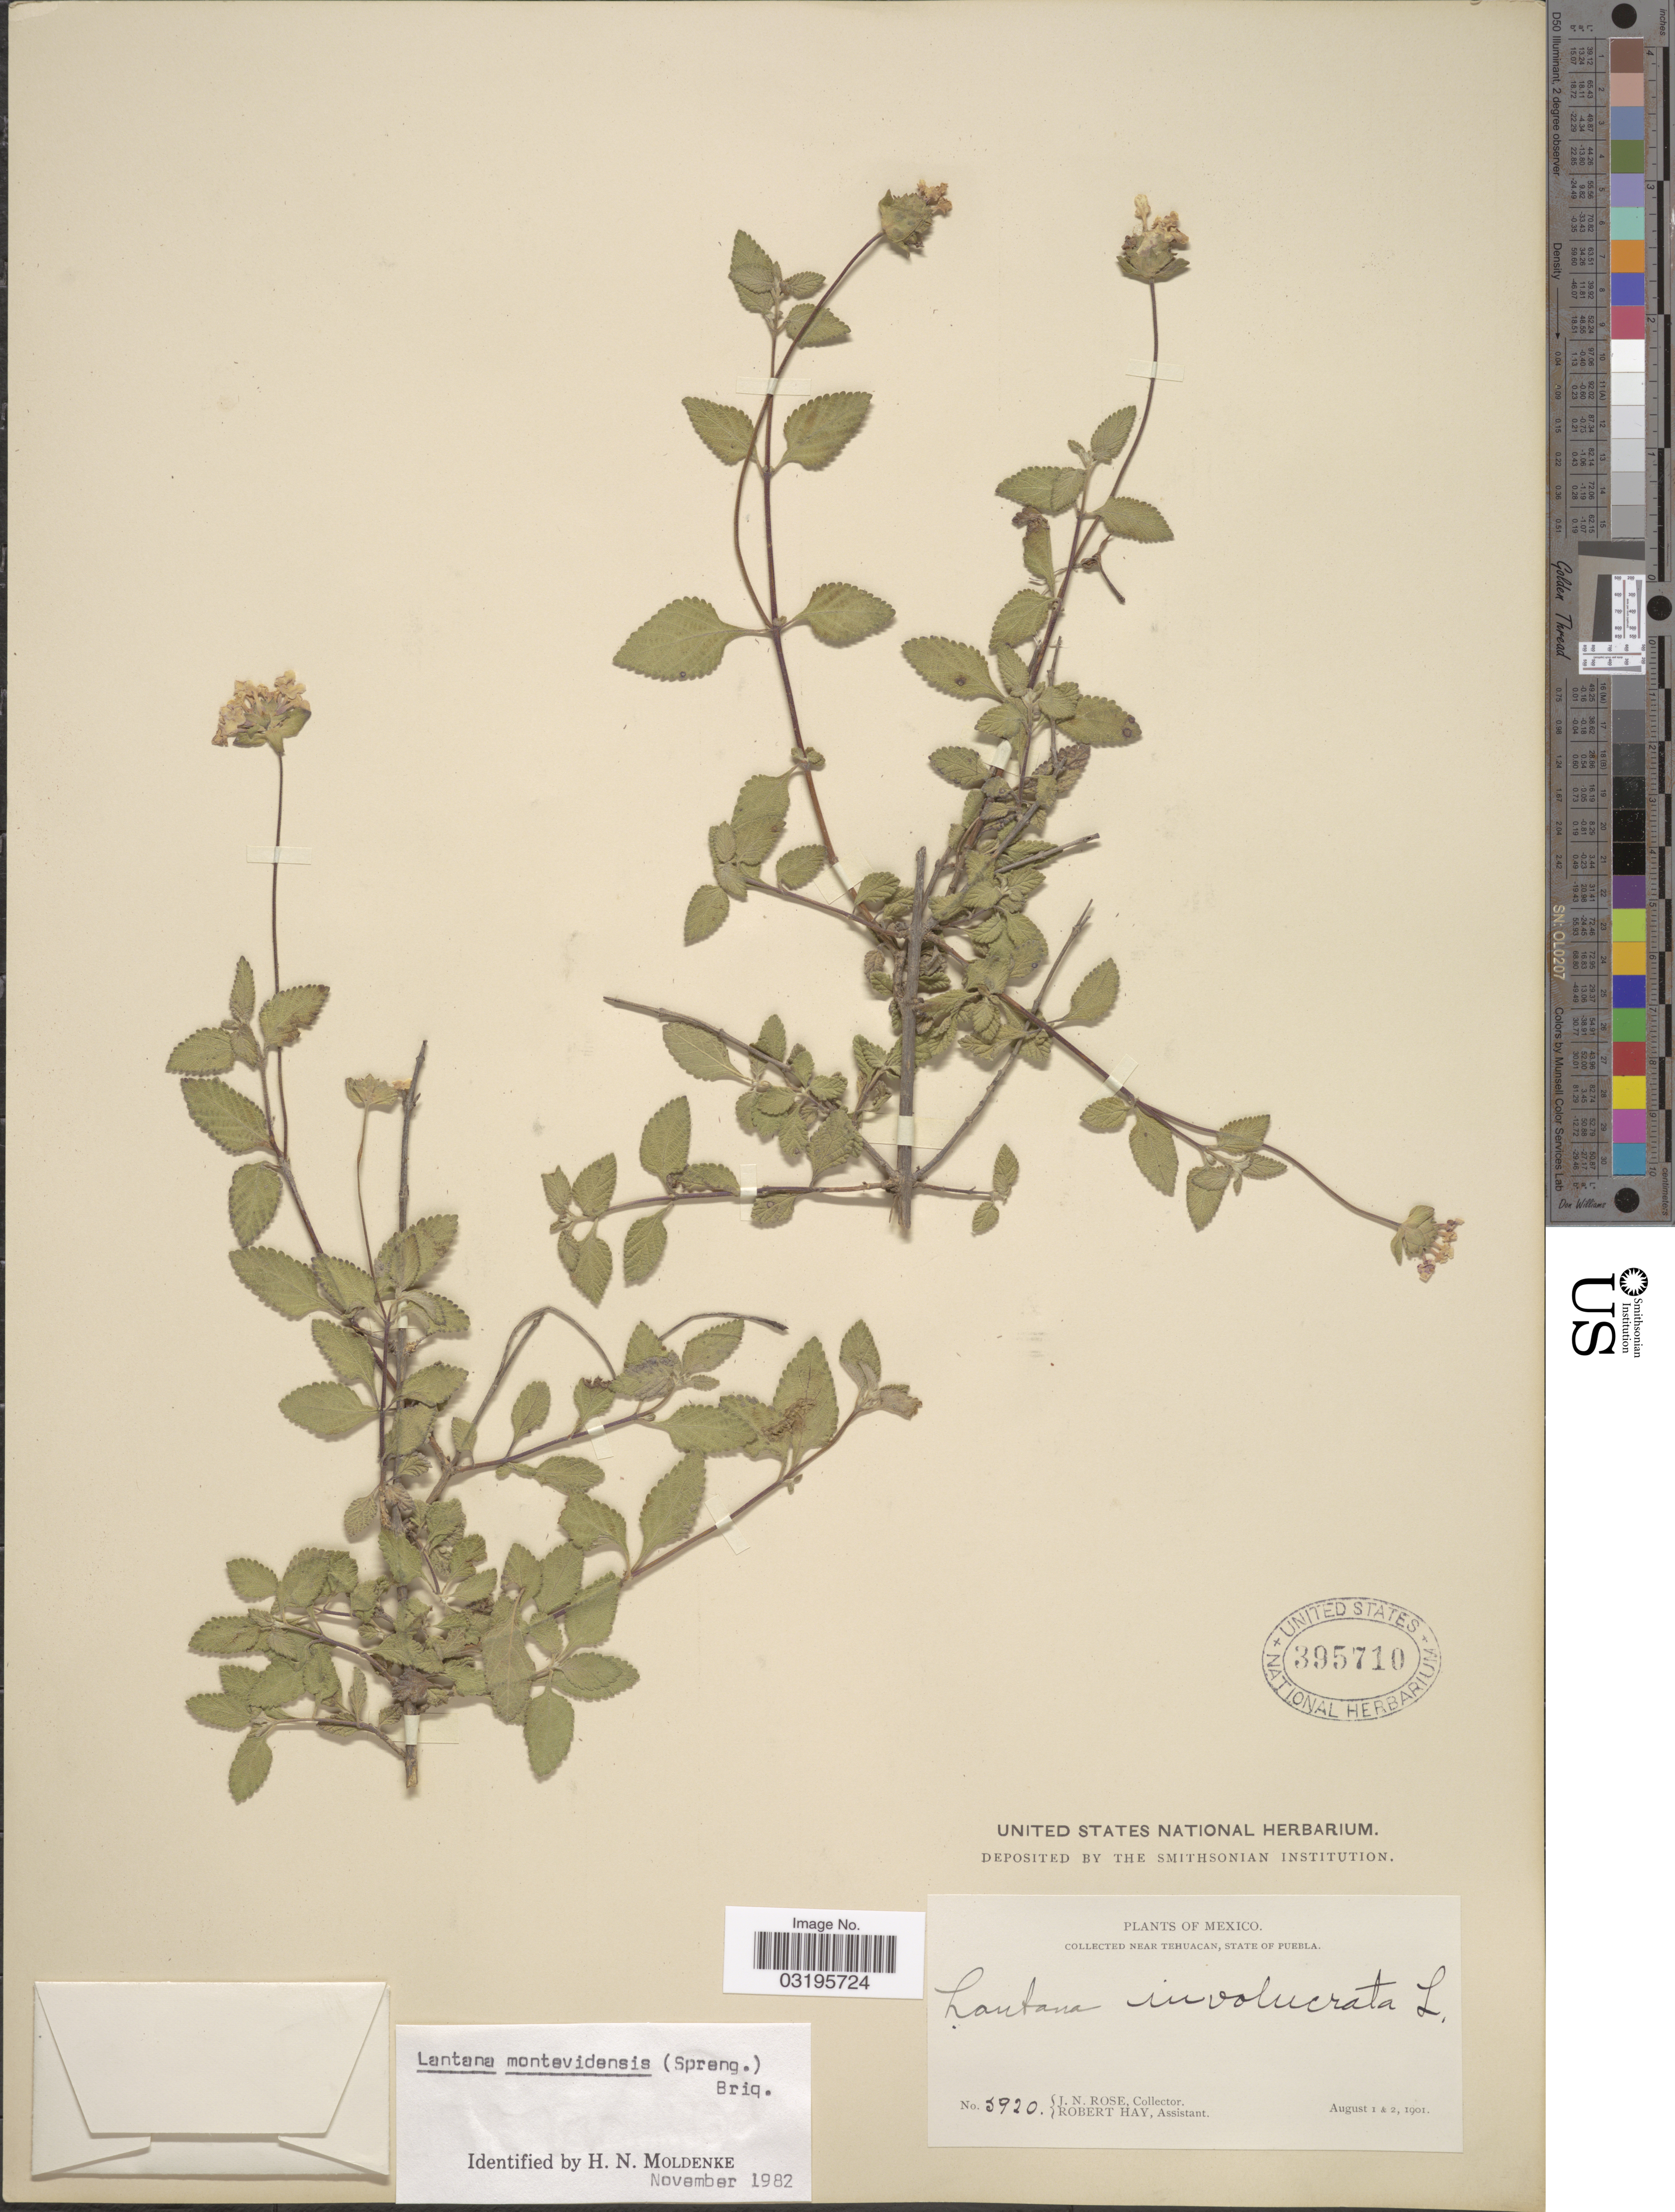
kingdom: Plantae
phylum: Tracheophyta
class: Magnoliopsida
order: Lamiales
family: Verbenaceae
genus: Lantana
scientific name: Lantana montevidensis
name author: (Spreng.) Briq.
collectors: J. N. Rose & R. Hay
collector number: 5920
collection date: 1901-08-01/1901-08-02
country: Mexico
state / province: Puebla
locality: Near Tehuacan.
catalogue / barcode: US 395710